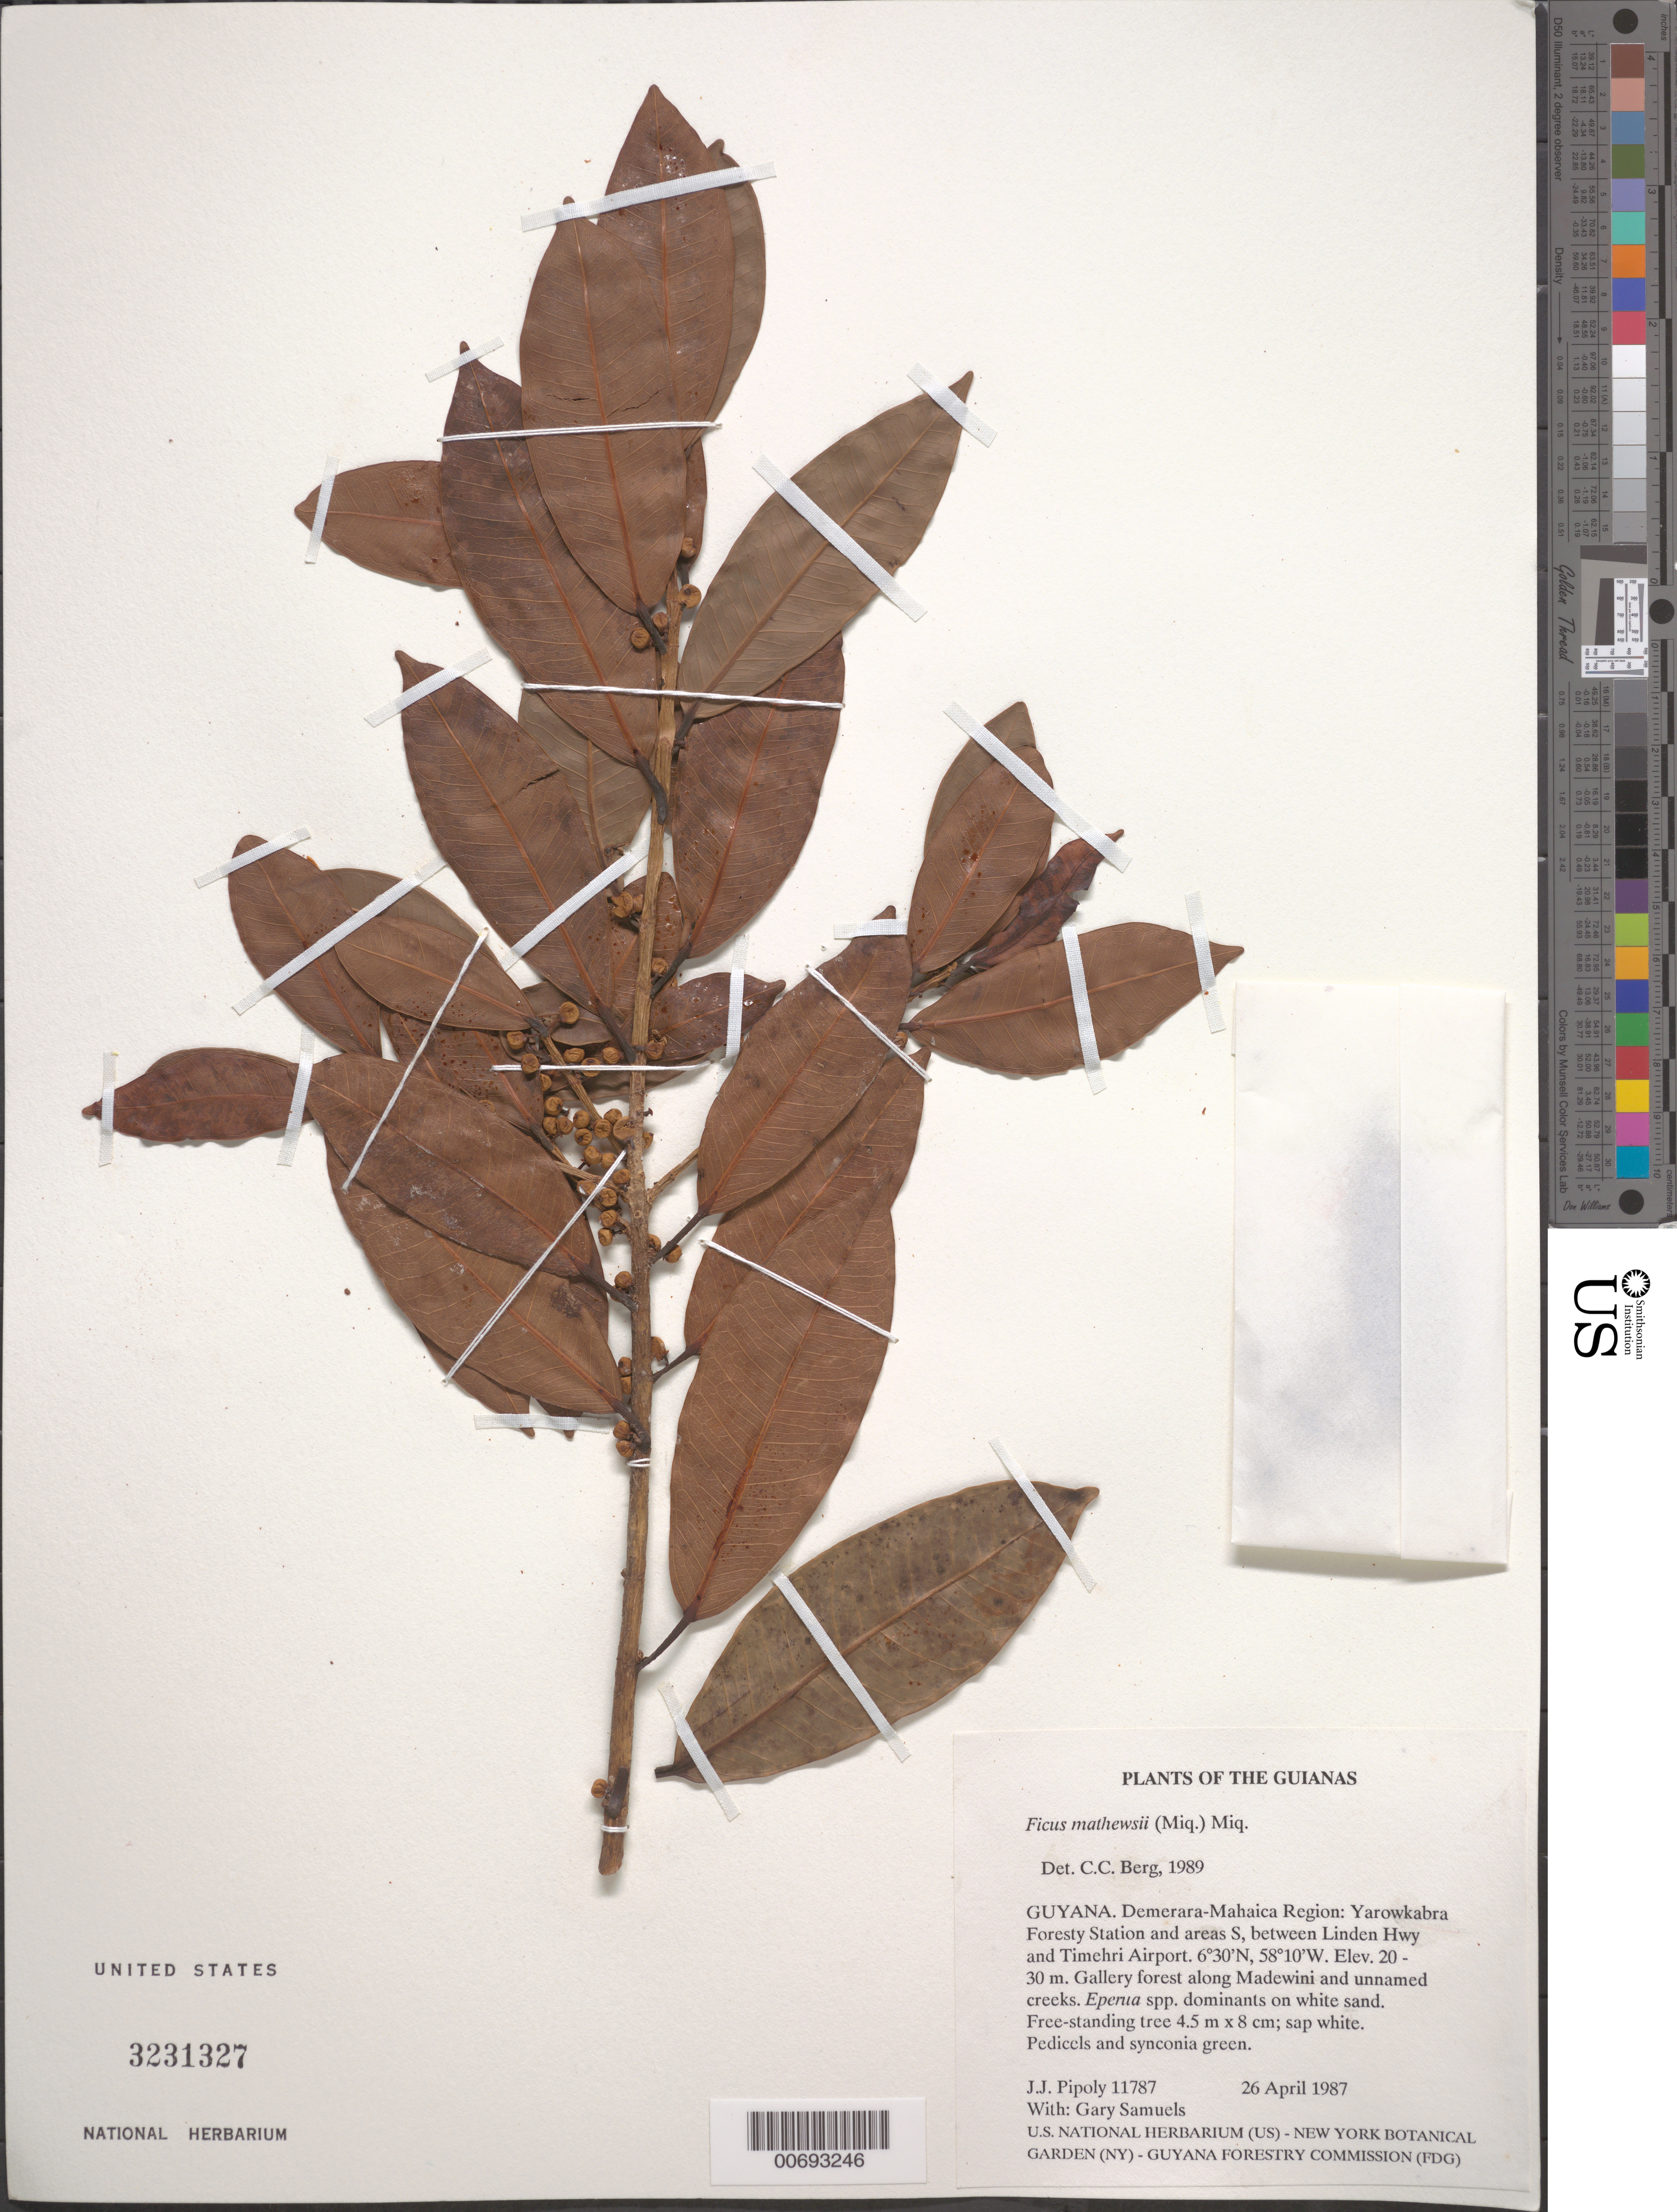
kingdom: Plantae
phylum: Tracheophyta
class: Magnoliopsida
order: Rosales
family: Moraceae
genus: Ficus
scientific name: Ficus mathewsii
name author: (Miq.) Miq.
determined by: Berg, C. C.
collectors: J. J. Pipoly & G. Bacchus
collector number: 11787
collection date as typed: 26 April 1987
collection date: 1987-04-26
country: Guyana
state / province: Demerara-Mahaica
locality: Yarowkabra Forestry Station and areas S, between Linden Hwy and Timehri Airport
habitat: Gallery forest along Madewini and unnamed creeks. Eperua spp. dominants on white sand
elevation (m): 20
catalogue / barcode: US 3231327